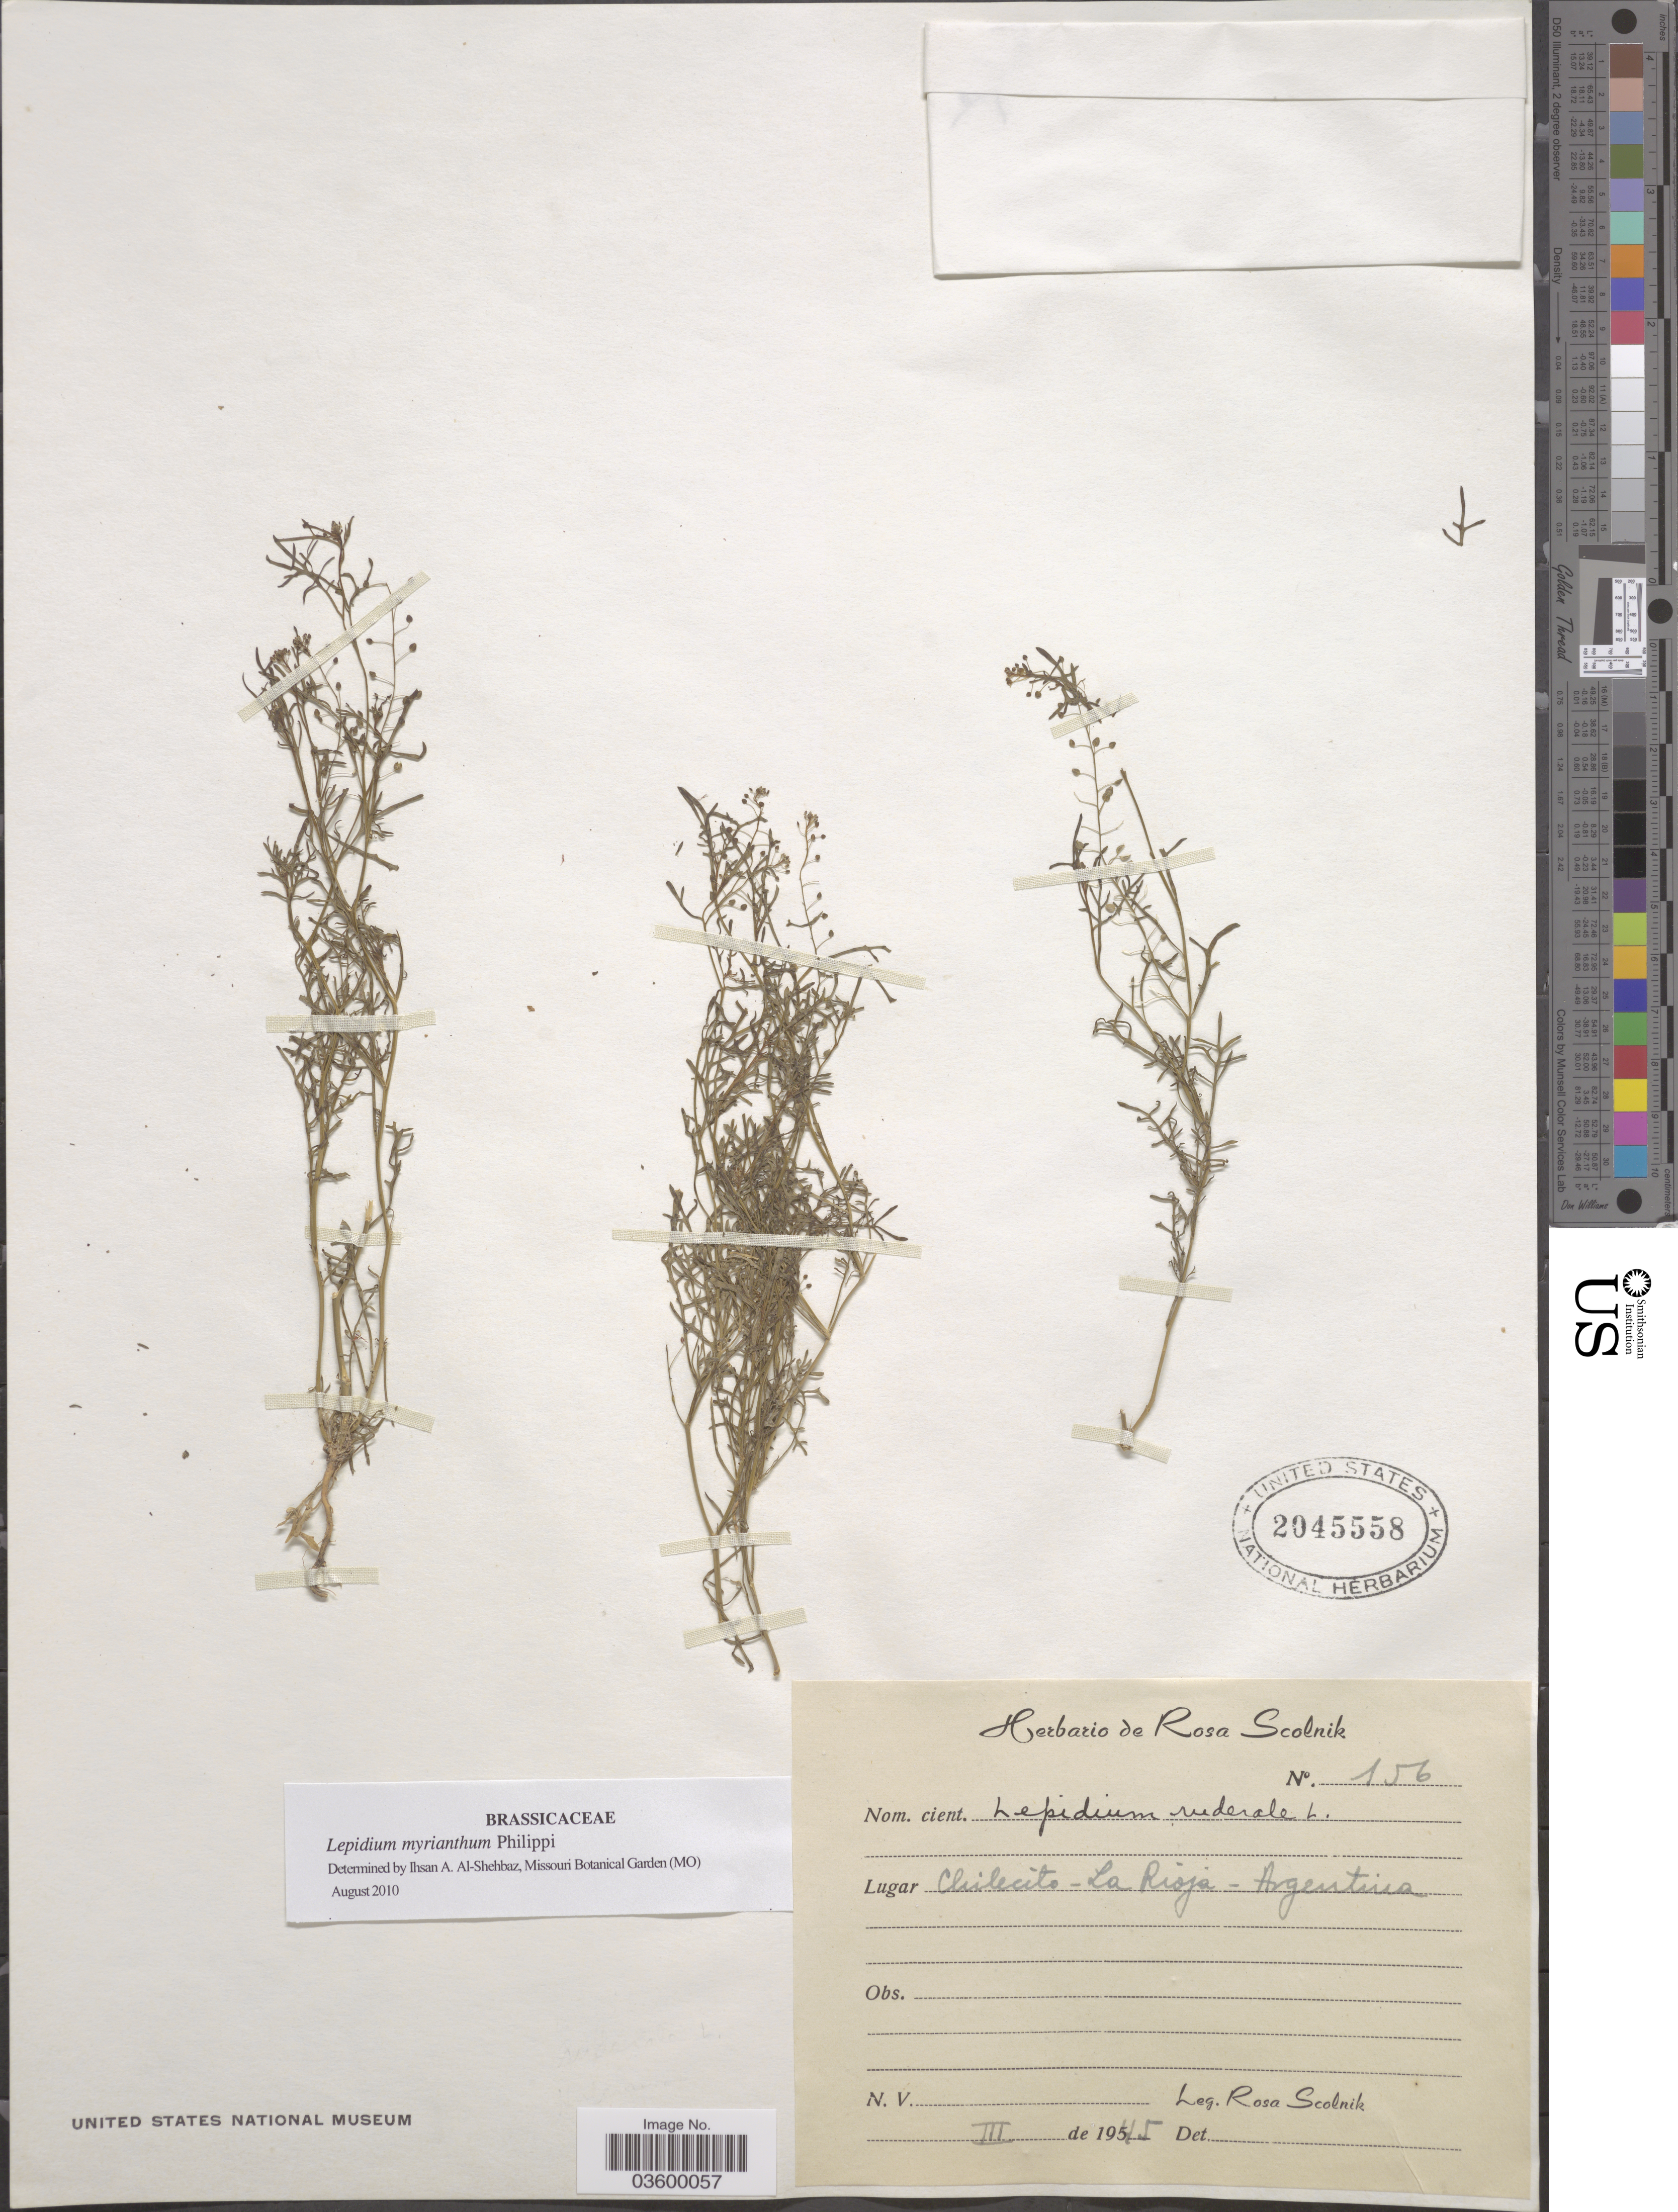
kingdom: Plantae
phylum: Tracheophyta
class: Magnoliopsida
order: Brassicales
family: Brassicaceae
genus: Lepidium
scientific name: Lepidium myrianthum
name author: Phil.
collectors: R. Scolnik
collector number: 156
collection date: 1945-03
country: Argentina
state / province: La Rioja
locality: Chilecito.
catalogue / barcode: US 2045558